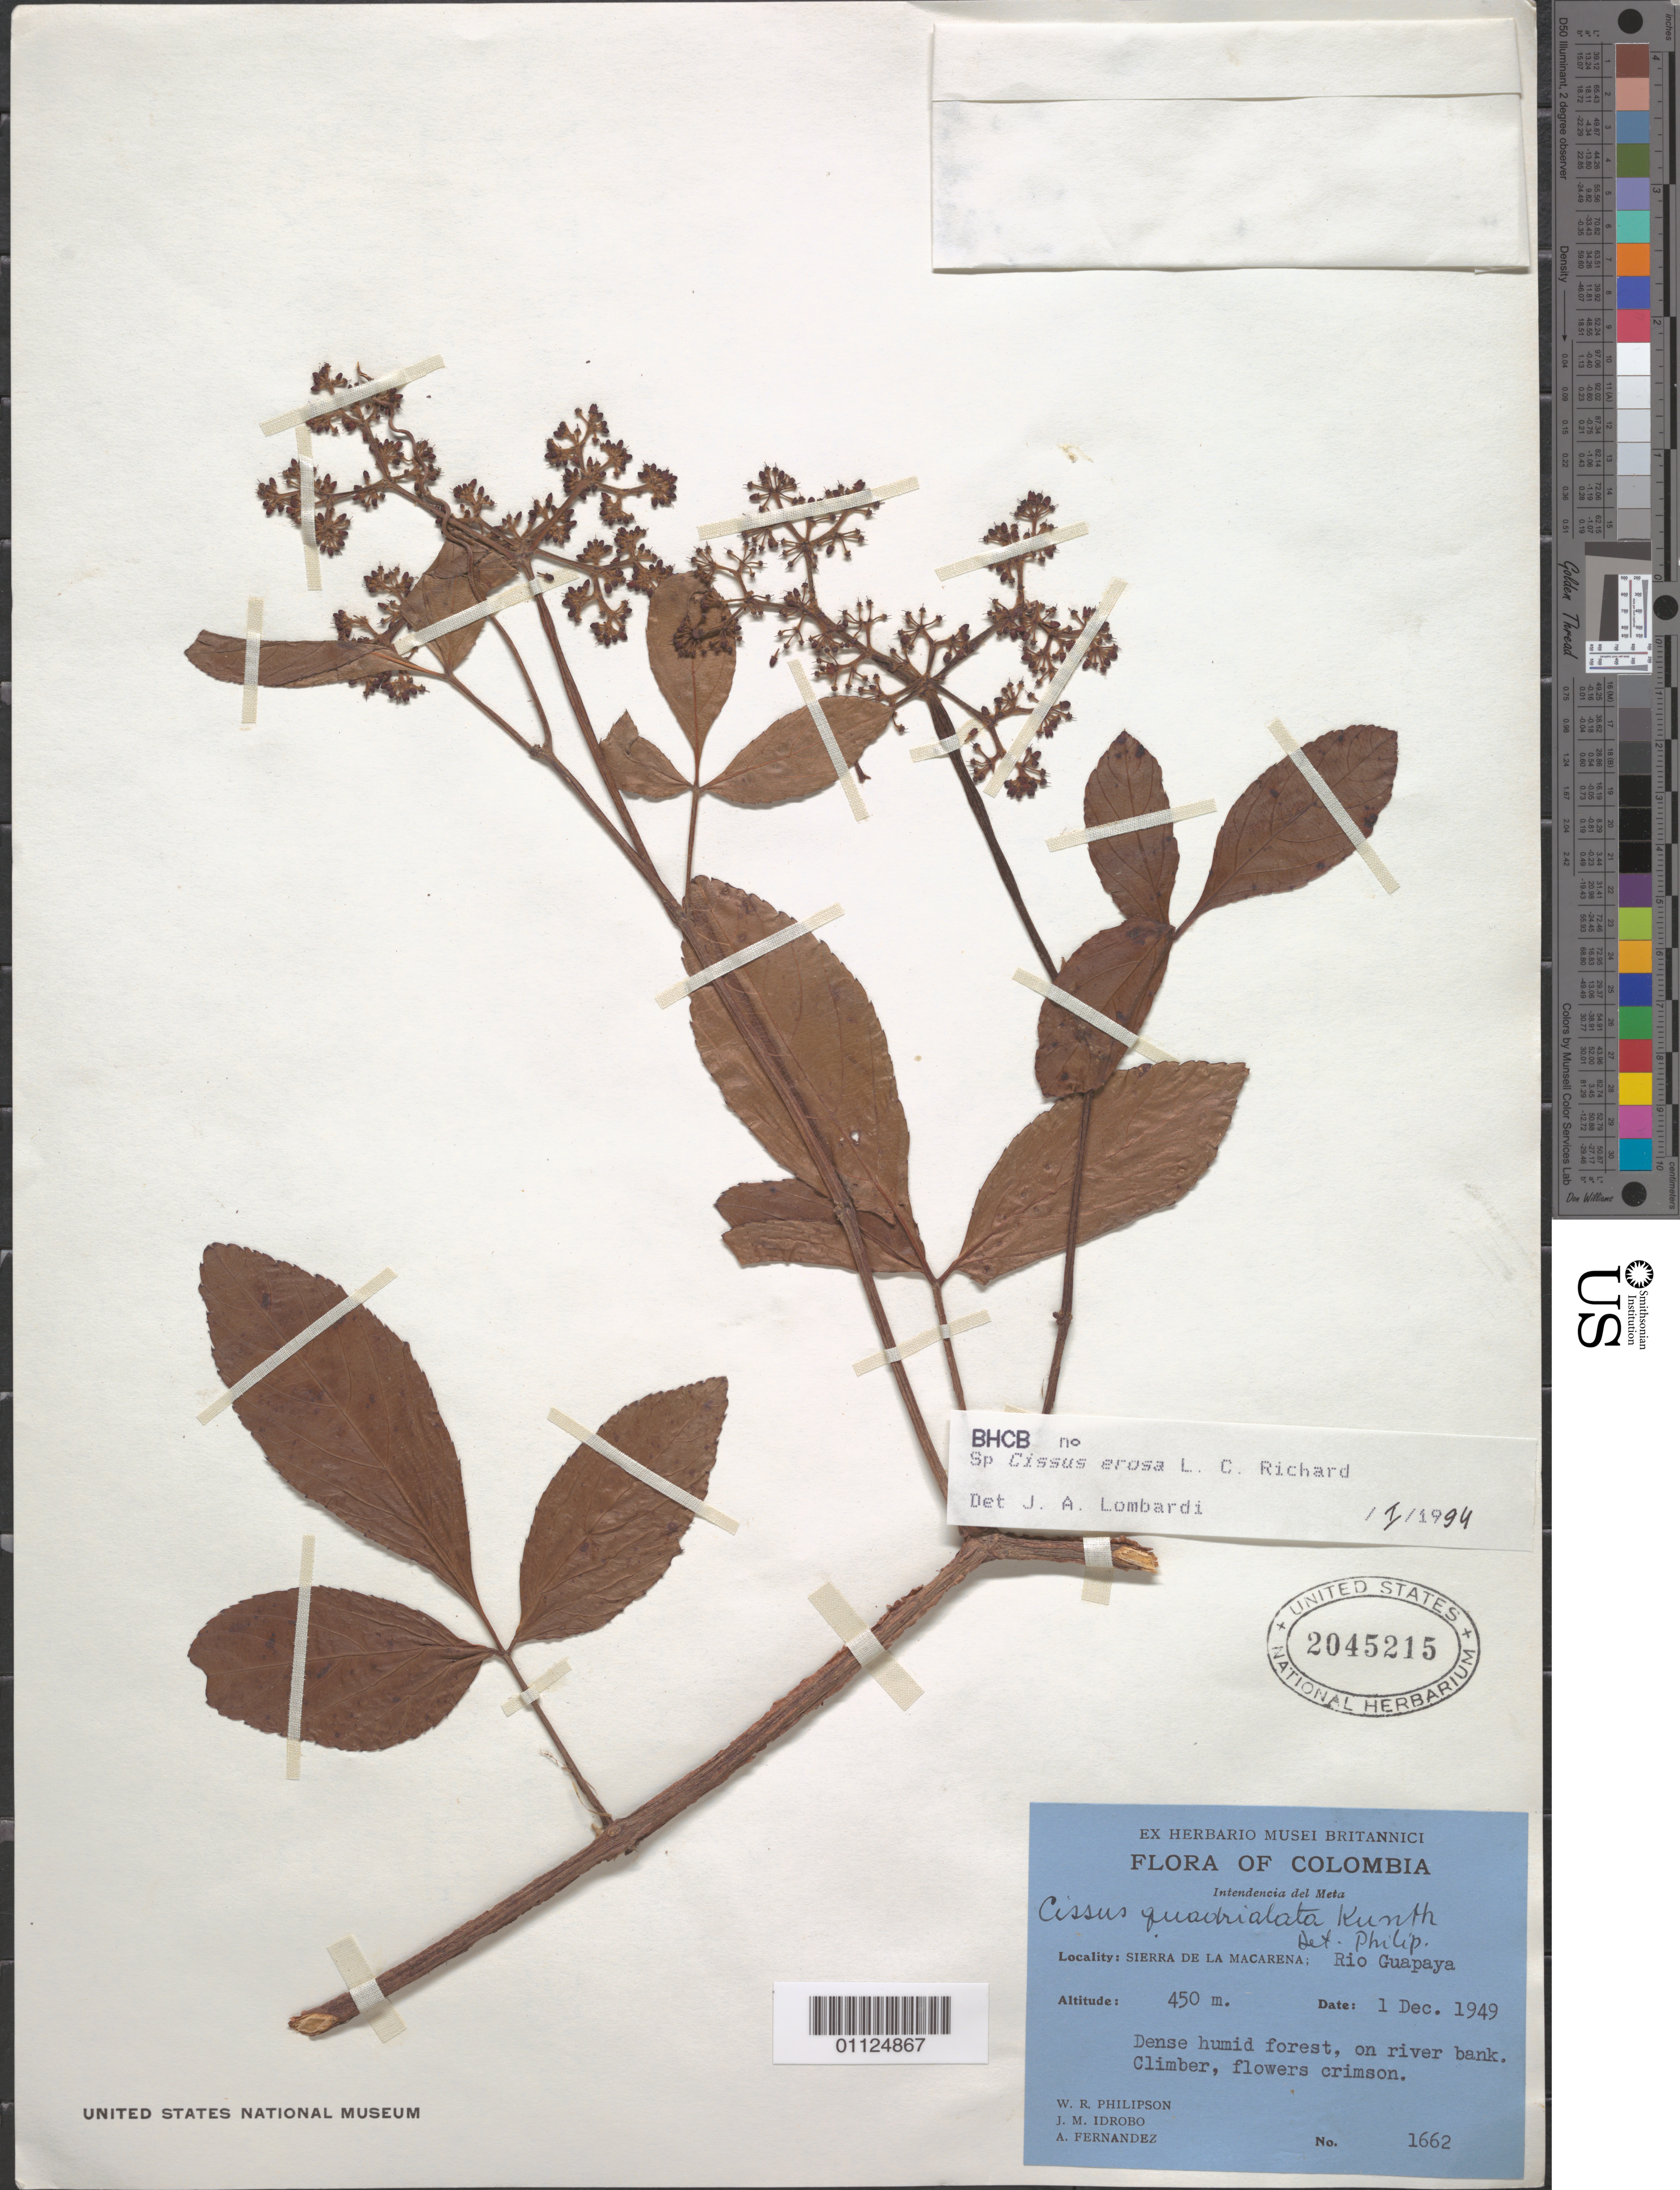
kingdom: Plantae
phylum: Tracheophyta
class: Magnoliopsida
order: Vitales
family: Vitaceae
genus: Cissus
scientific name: Cissus erosa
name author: Rich.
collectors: W. R. Philipson, J. M. Idrobo & A. Fernandez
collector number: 1662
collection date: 1949-12-01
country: Colombia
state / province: Meta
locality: Sierra de la Macarena; Rio Guapaya.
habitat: Dense humid forest, on river bank. Climber.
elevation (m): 450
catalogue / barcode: US 2045215